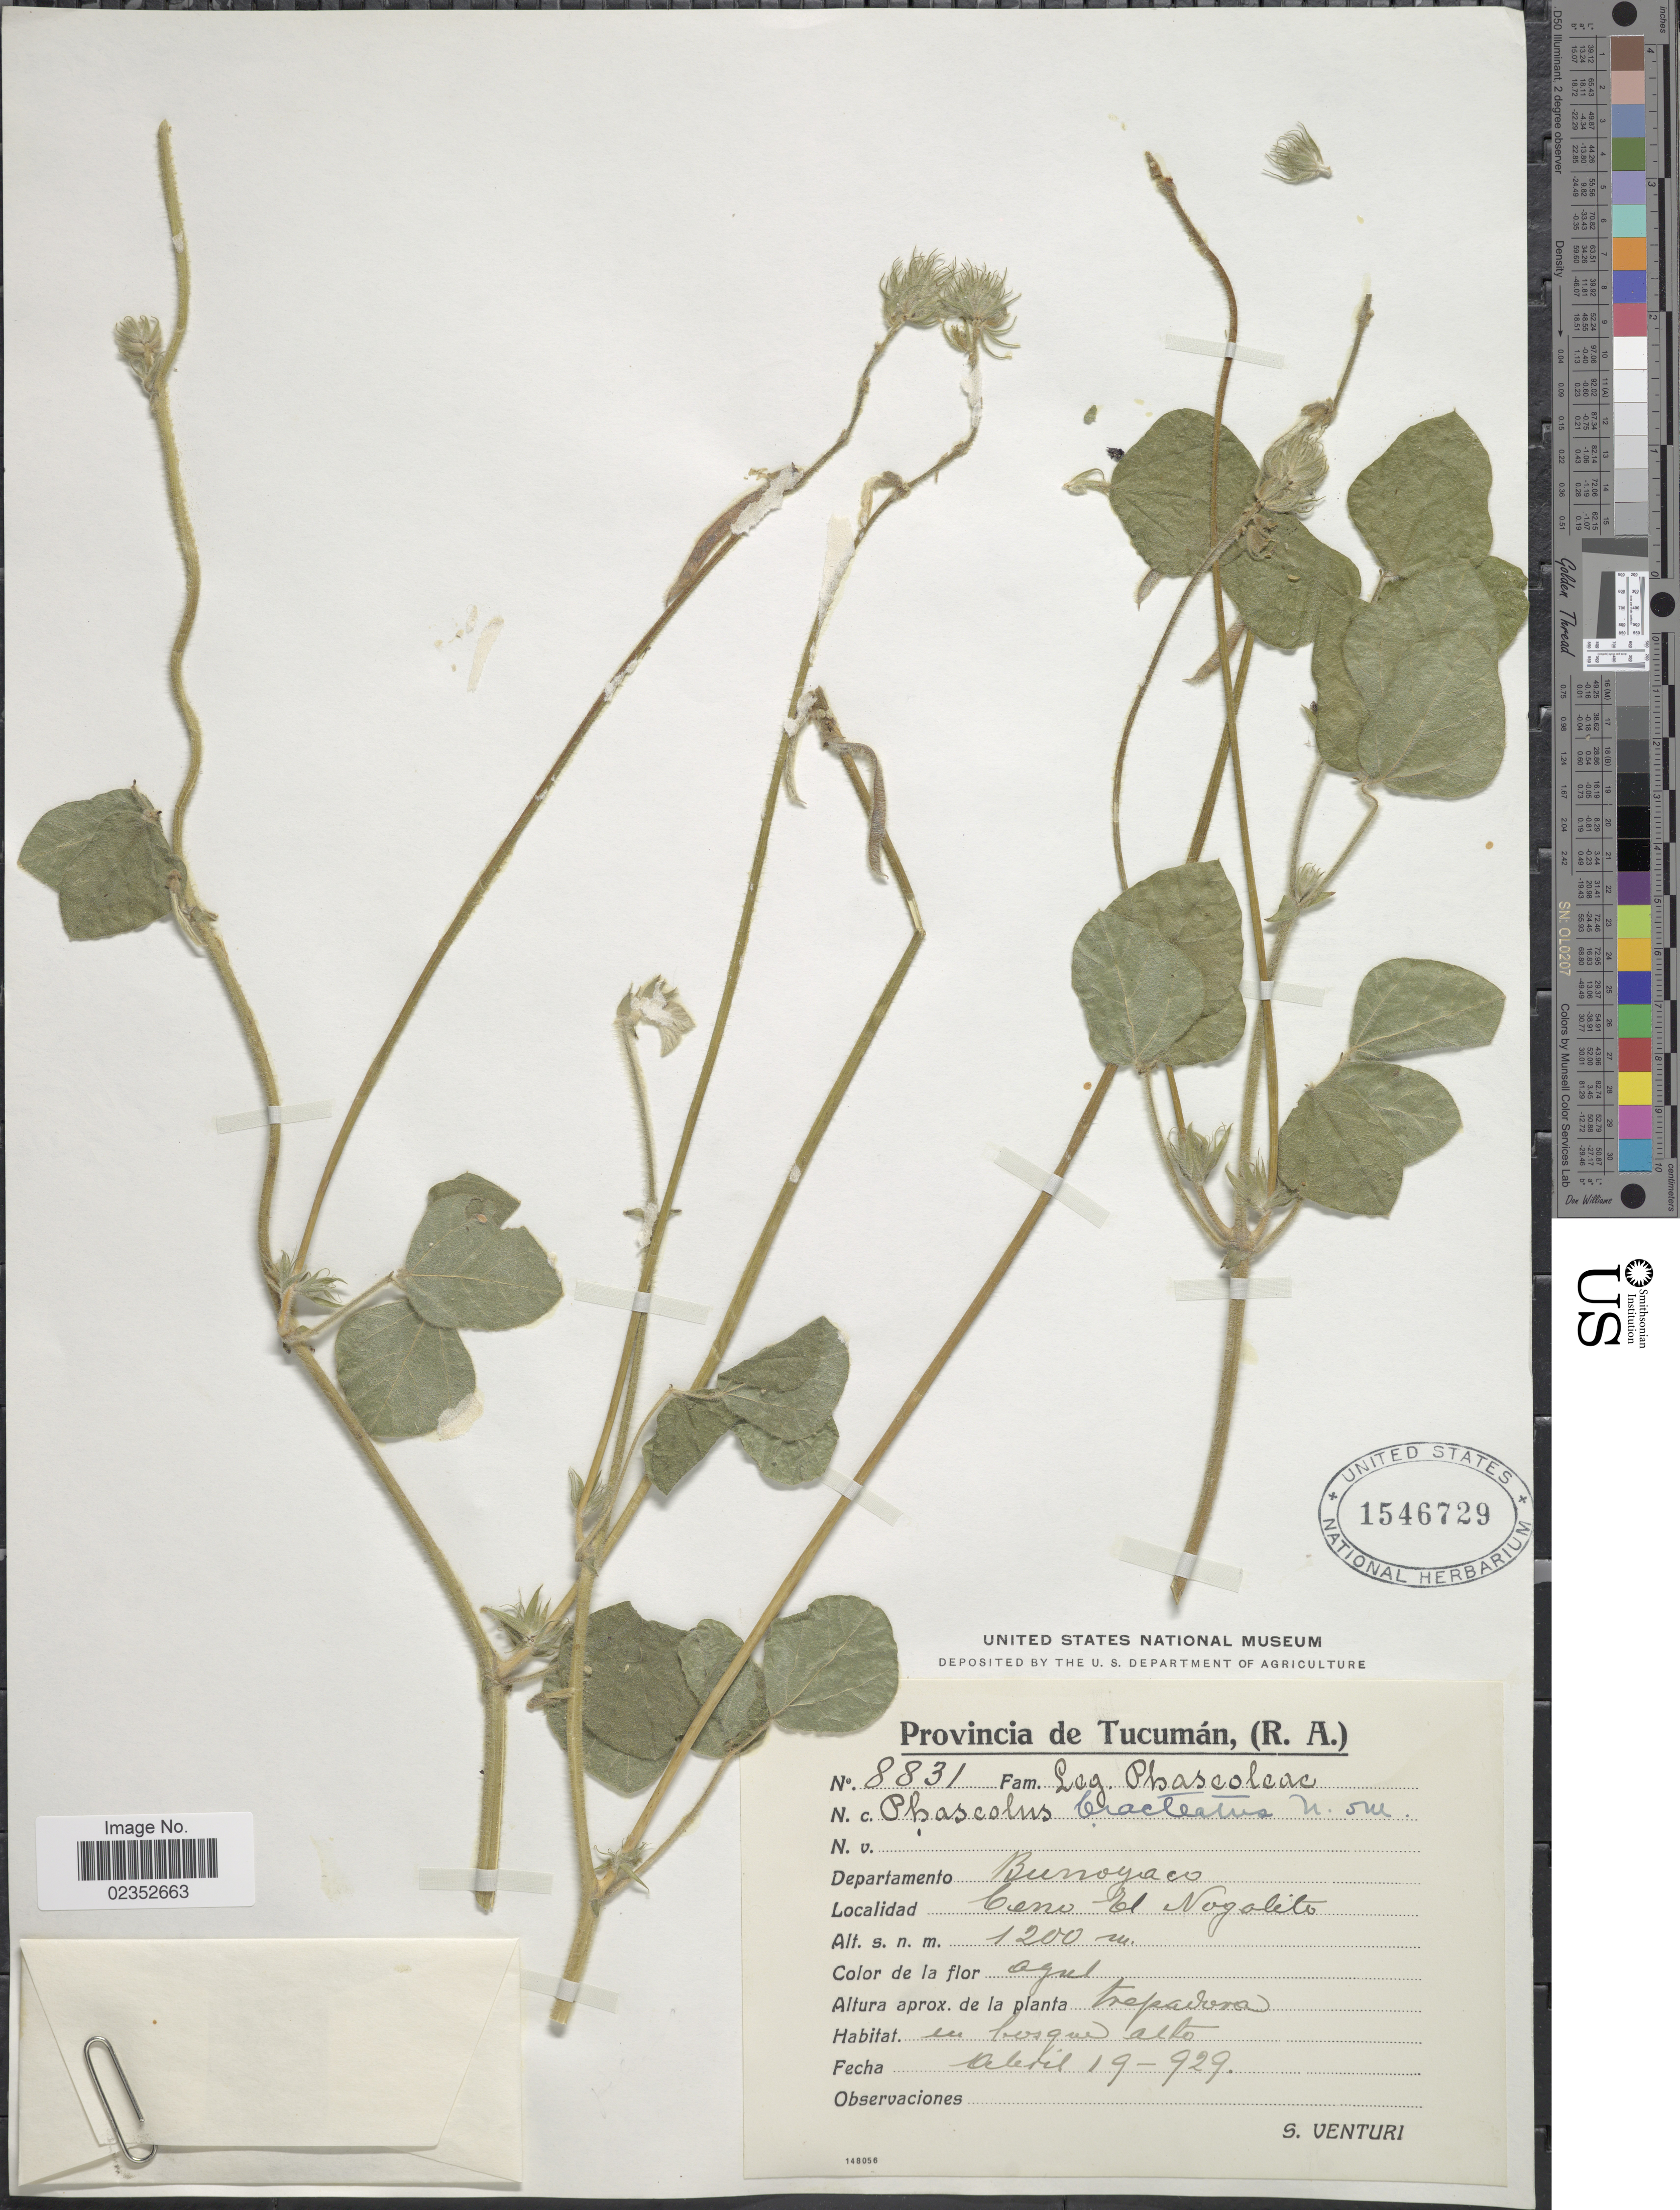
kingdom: Plantae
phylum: Tracheophyta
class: Magnoliopsida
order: Fabales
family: Fabaceae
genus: Macroptilium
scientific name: Macroptilium bracteatum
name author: (Nees & Mart.) Maréchal & Baudet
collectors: S. Venturi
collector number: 8831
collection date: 1929-04-19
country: Argentina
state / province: Tucuman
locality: Provincia de Tucuman, (R.A.), departamento Burroyaco, Cerro El Nogalito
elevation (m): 1200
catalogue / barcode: US 1546729